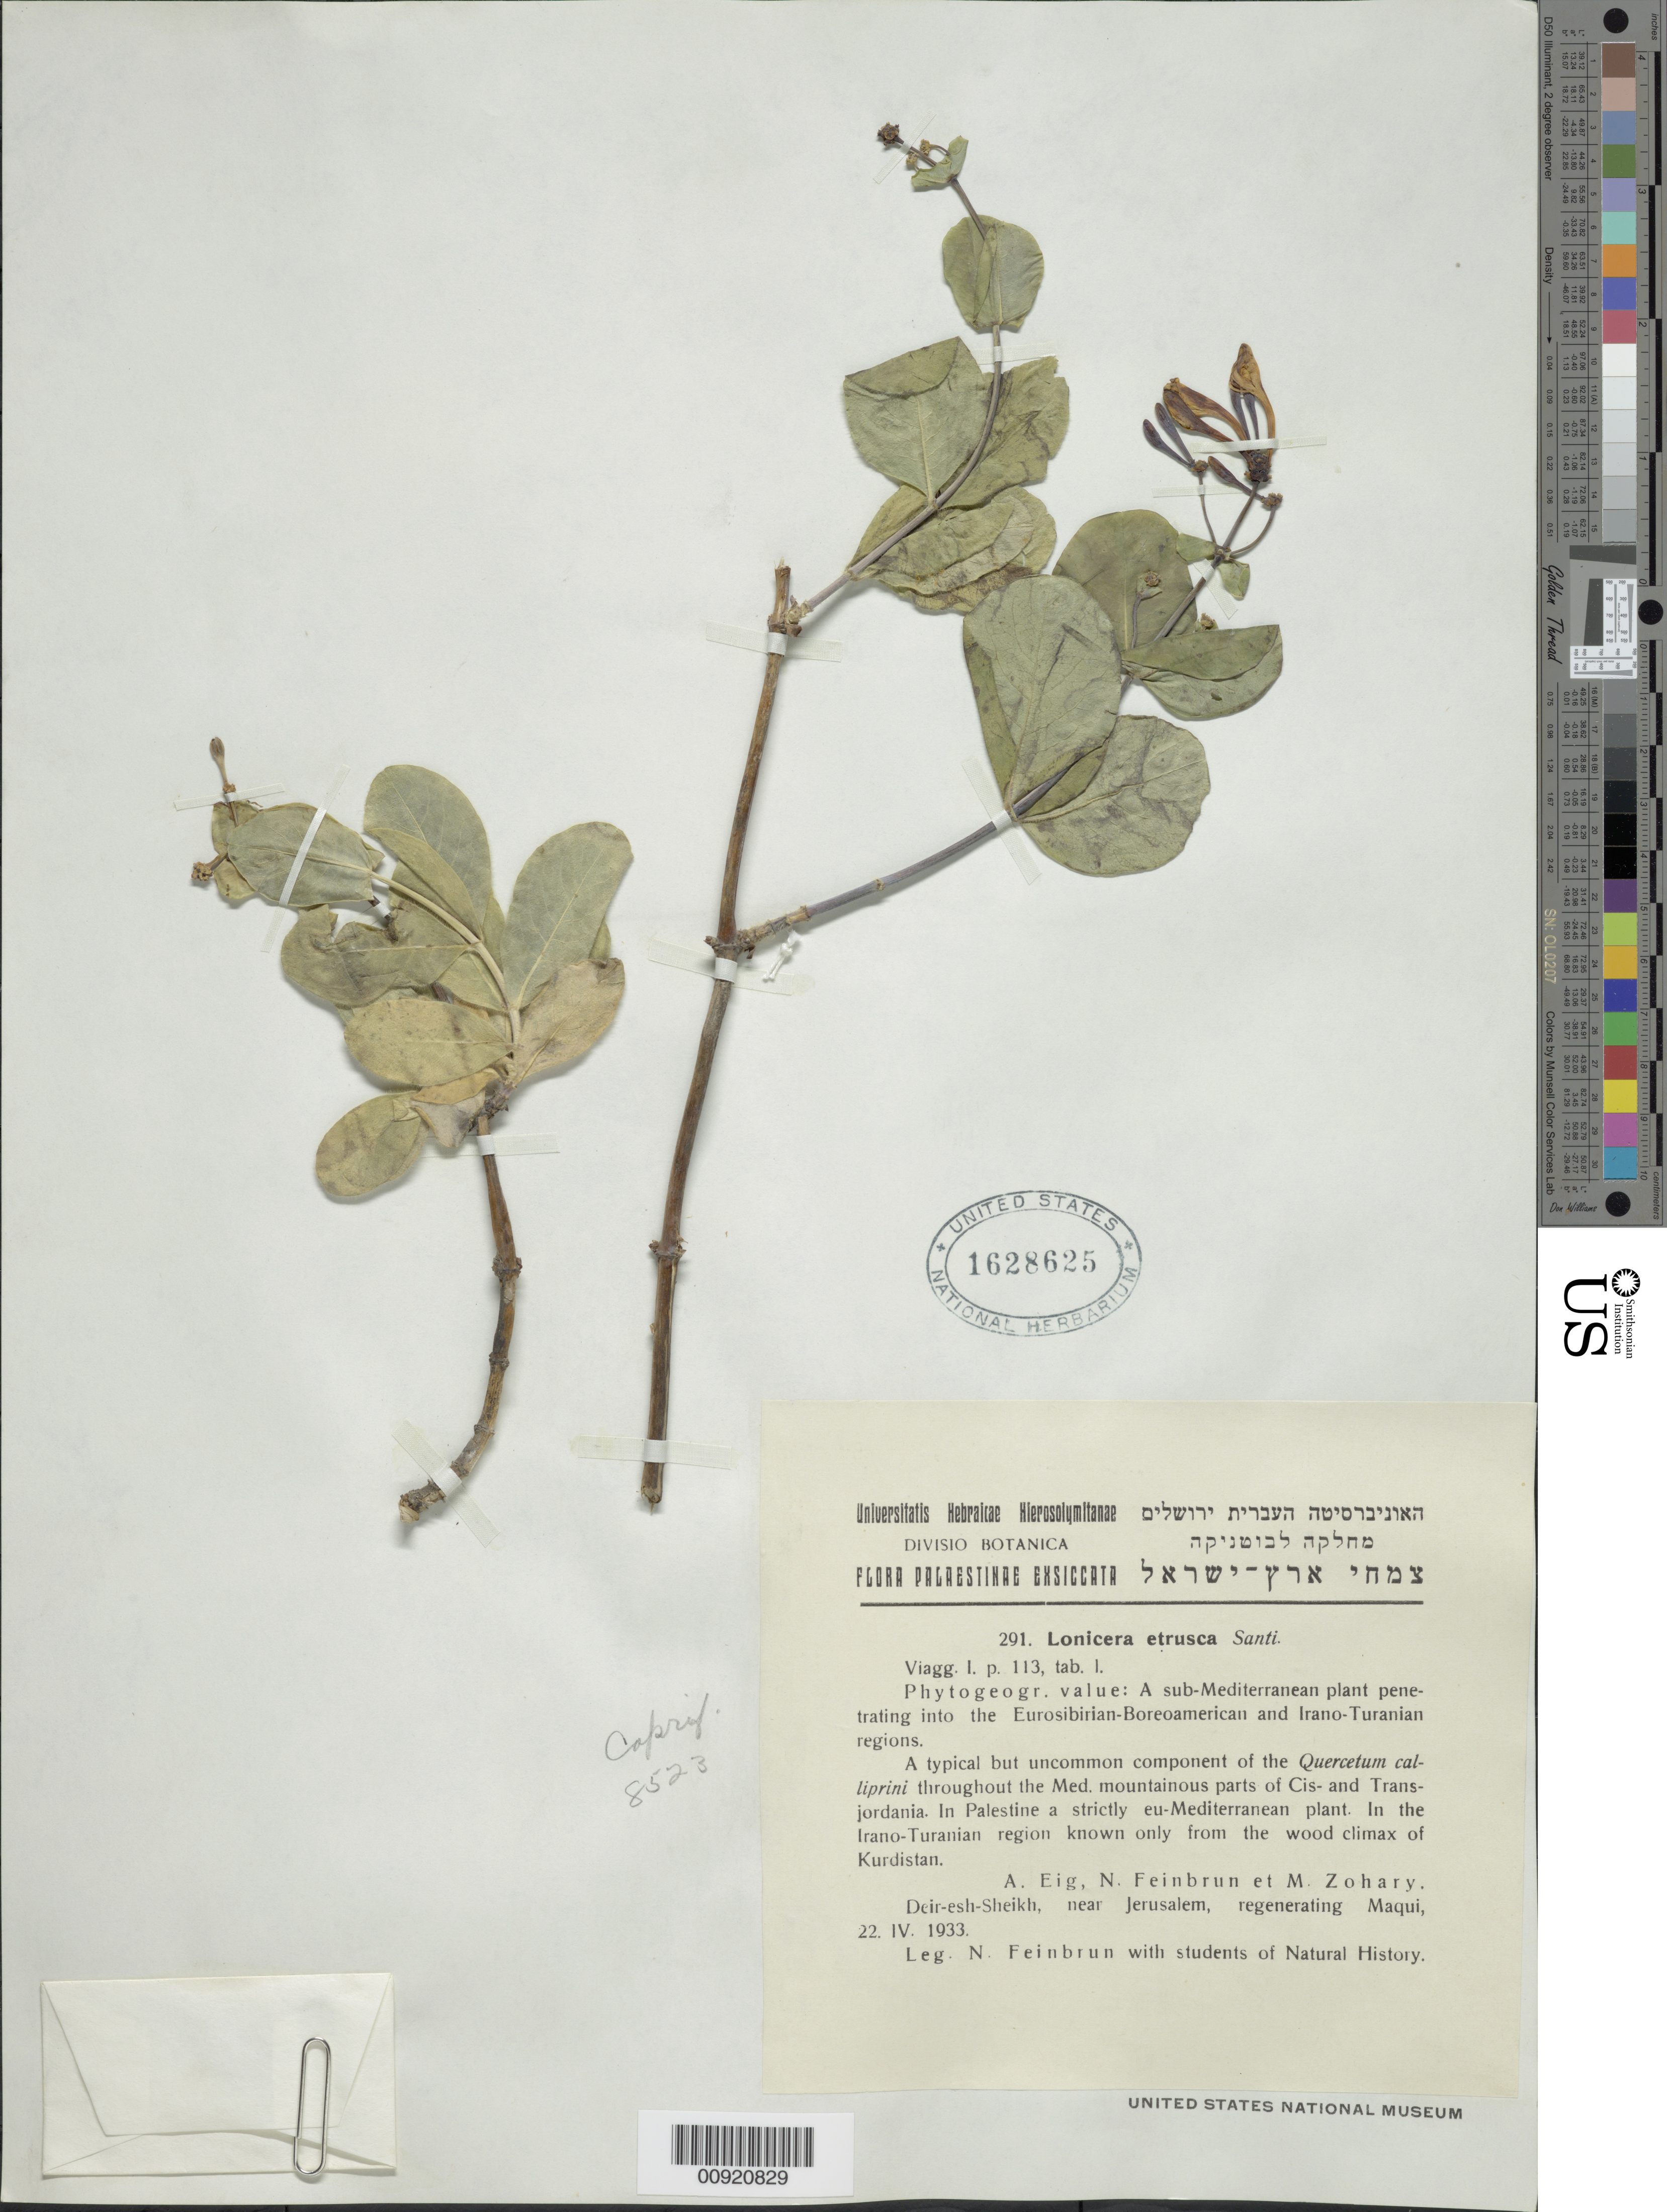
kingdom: Plantae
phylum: Tracheophyta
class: Magnoliopsida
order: Dipsacales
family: Caprifoliaceae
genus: Lonicera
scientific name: Lonicera etrusca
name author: Santi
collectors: N. Feinbrun & Students of natural history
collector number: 291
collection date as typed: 22 Apr 1933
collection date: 1933-04-22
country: Israel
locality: Deir-esh-Sheikh, near Jesusalem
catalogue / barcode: US 1628625